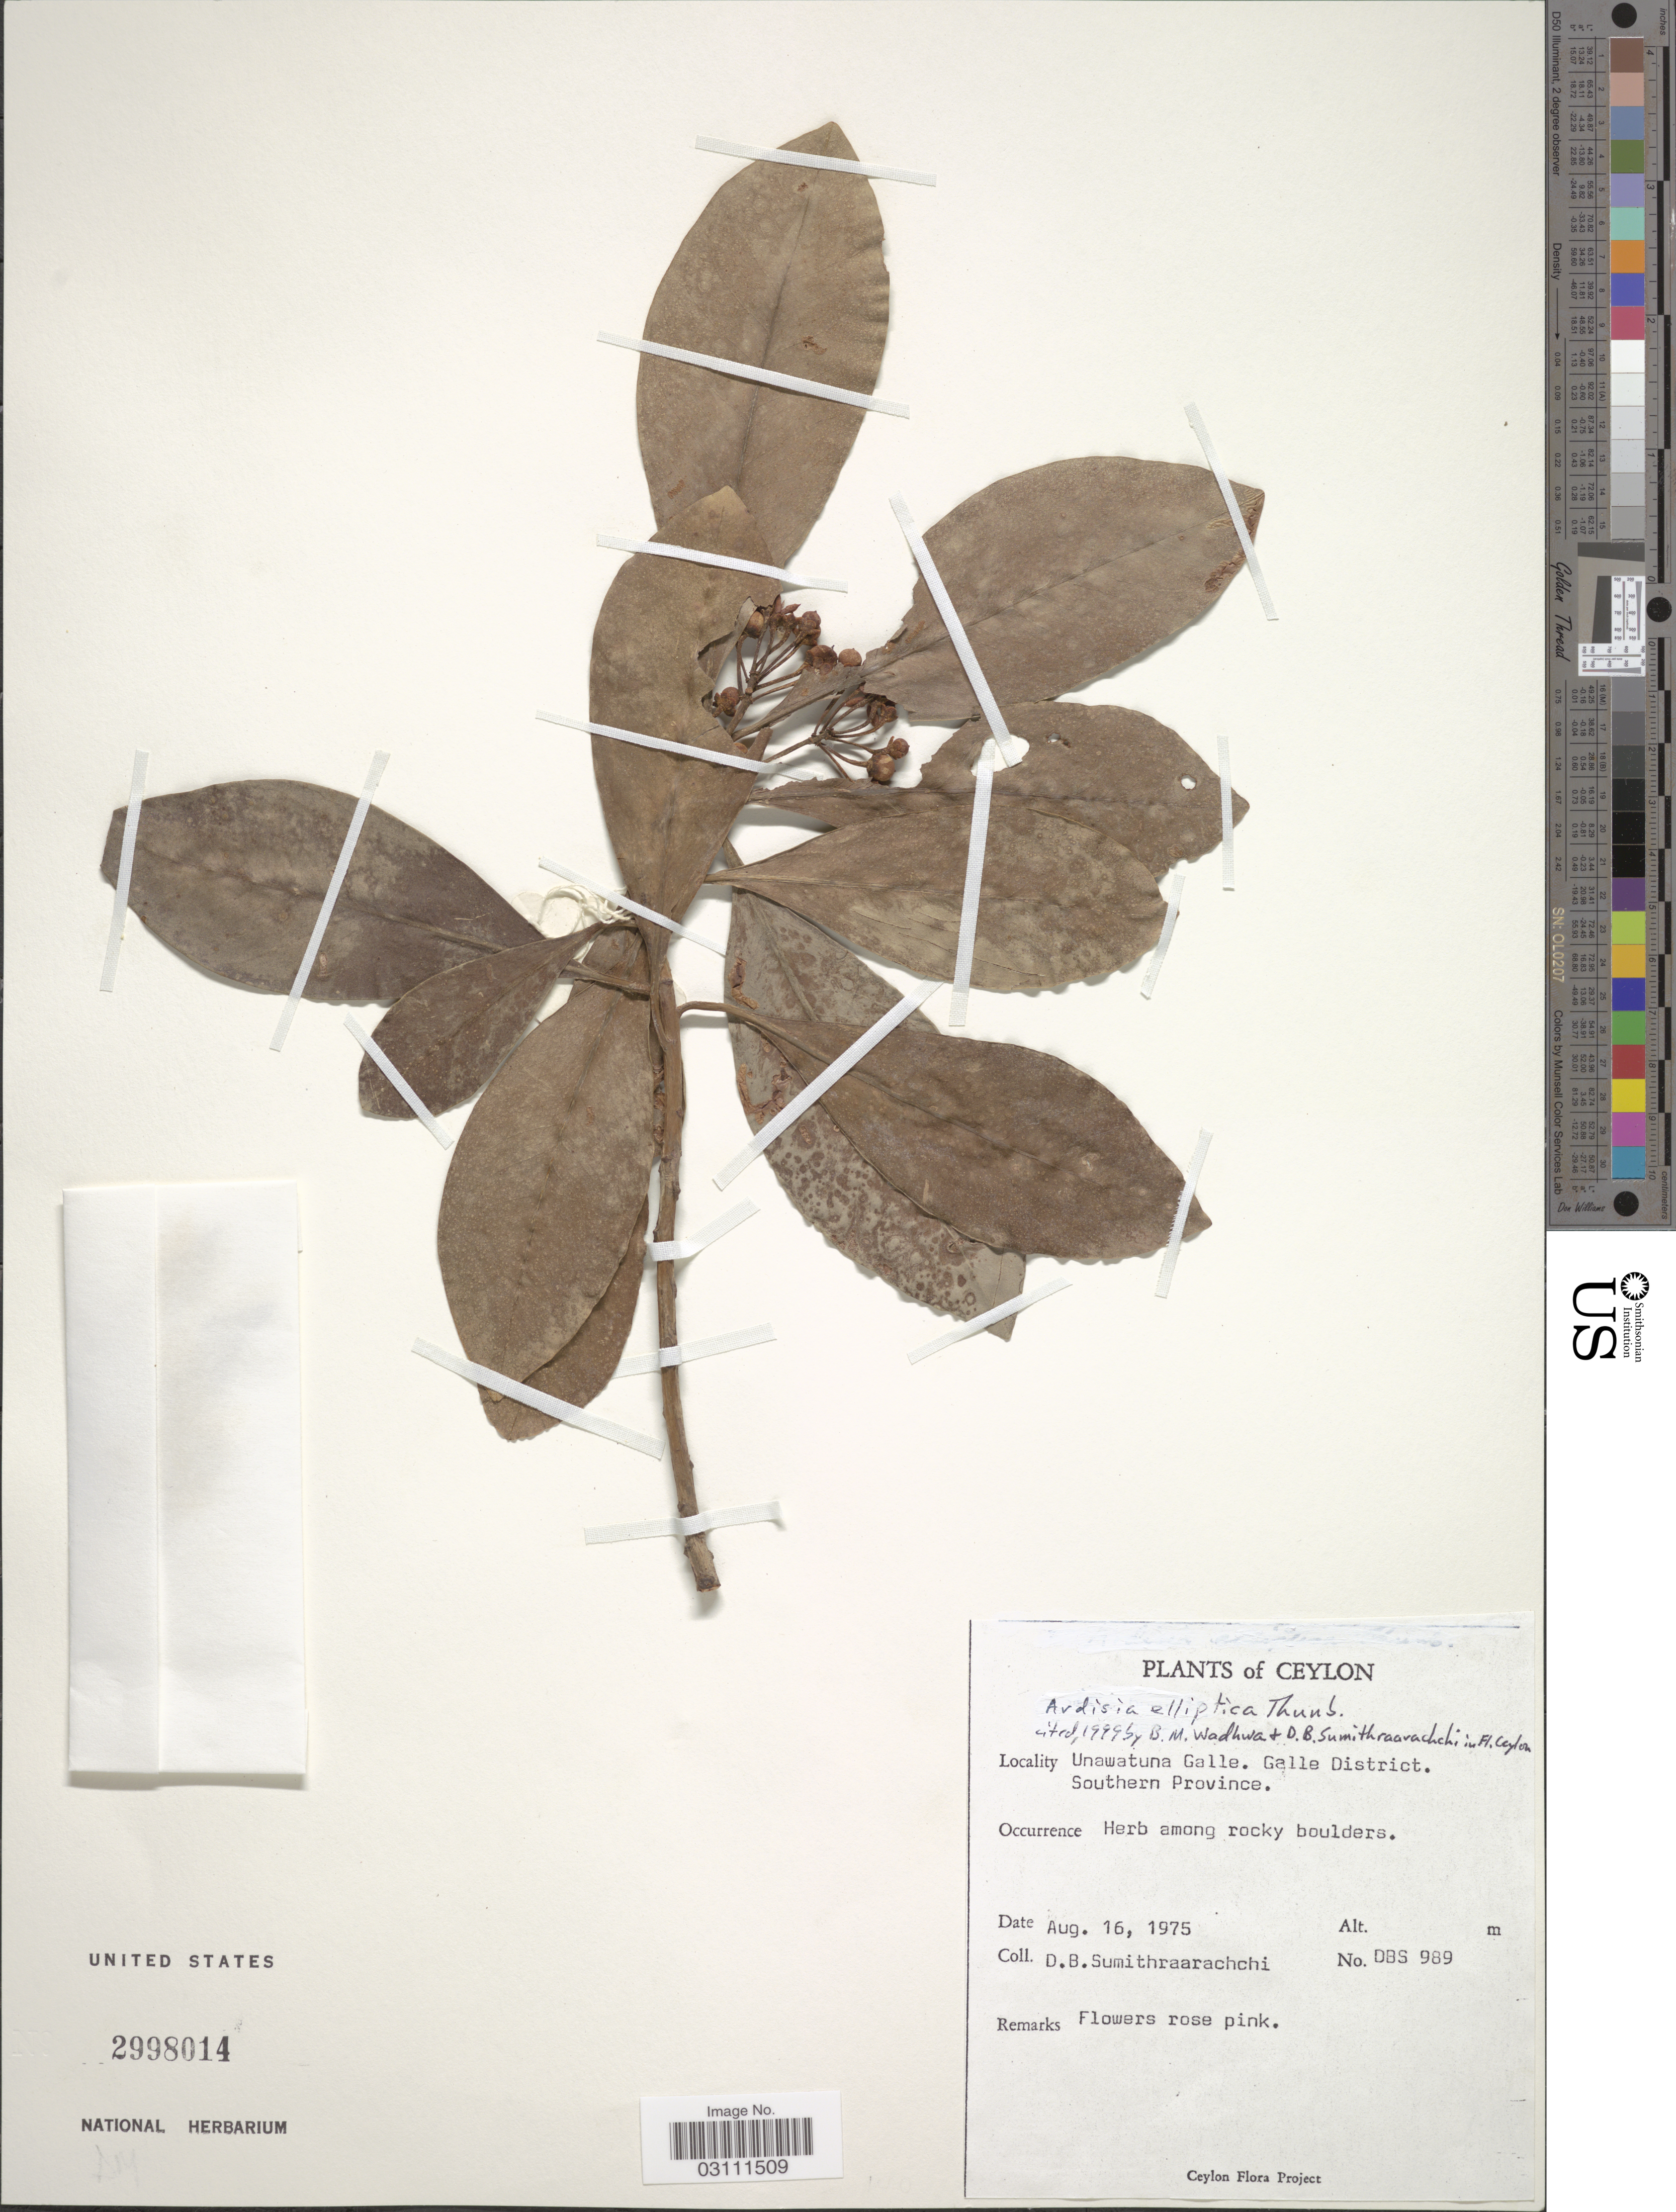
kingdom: Plantae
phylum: Tracheophyta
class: Magnoliopsida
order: Ericales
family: Primulaceae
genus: Ardisia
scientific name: Ardisia elliptica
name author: Thunb.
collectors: D. B. Sumithraarachchi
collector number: DBS 989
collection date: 1975-08-16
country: Sri Lanka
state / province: Southern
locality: Ceylon, Unawatuna Galle, Galle District, Southern Province.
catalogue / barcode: US 2998014